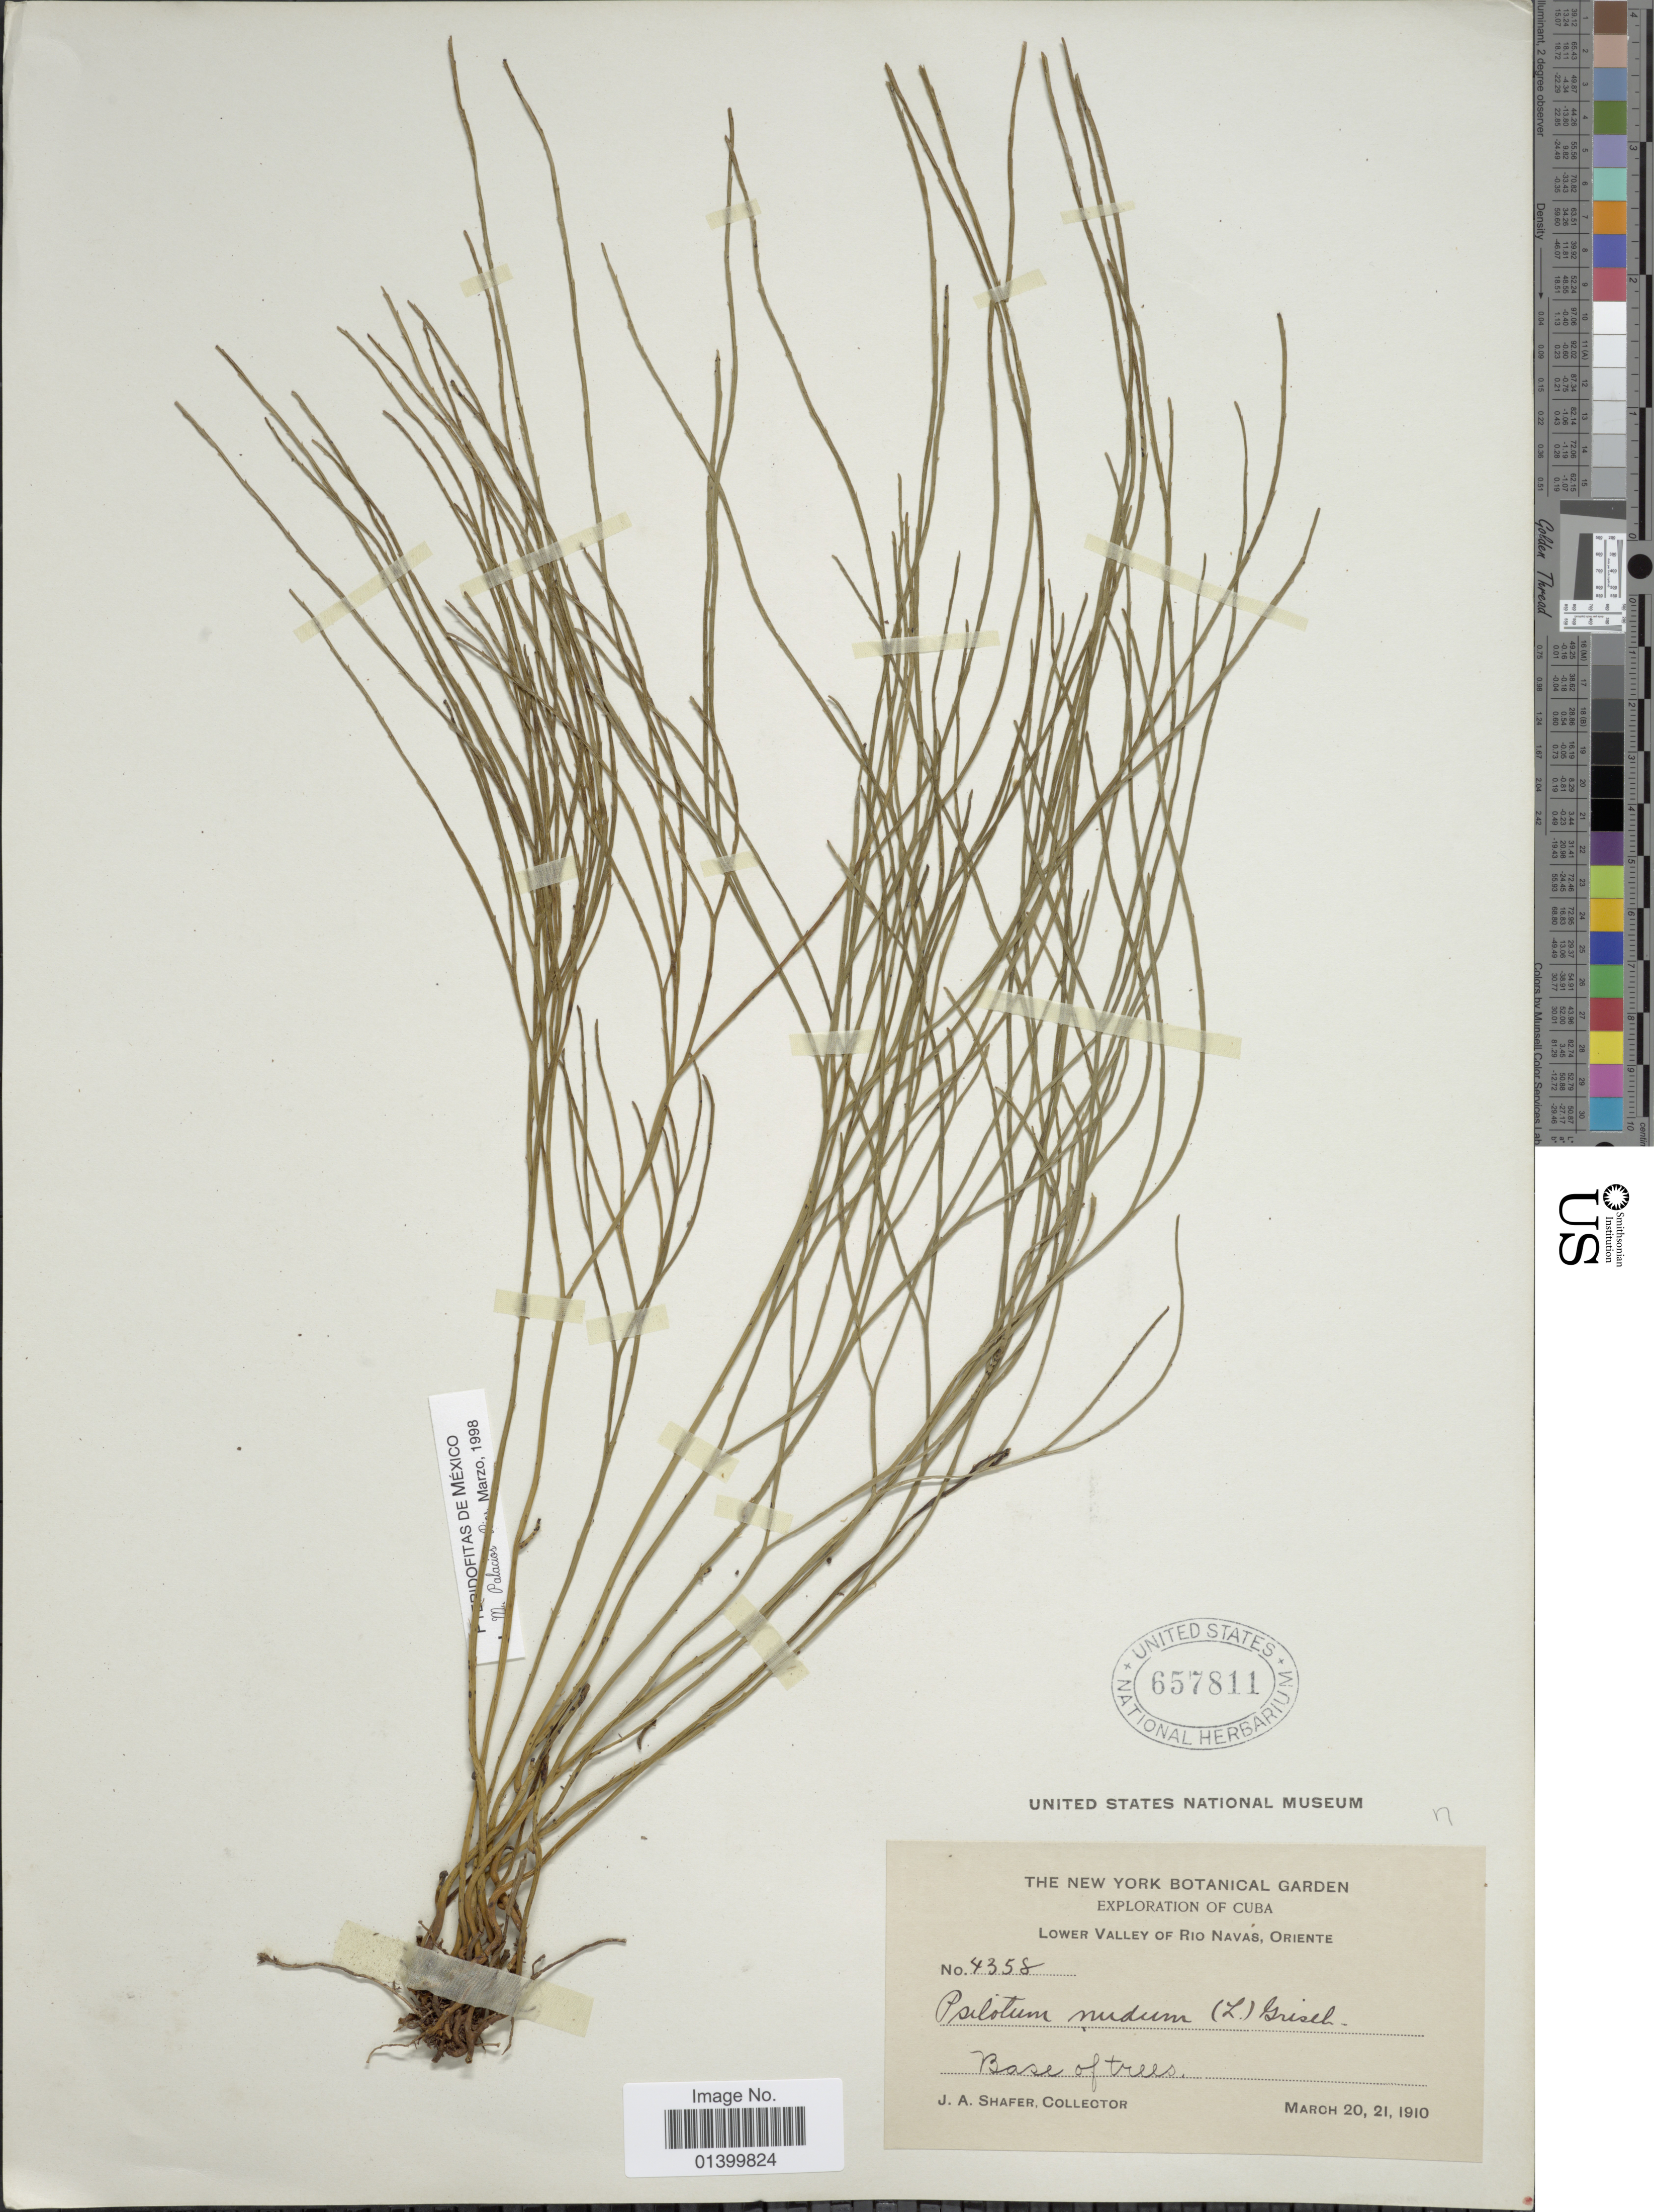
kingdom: Plantae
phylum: Tracheophyta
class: Polypodiopsida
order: Psilotales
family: Psilotaceae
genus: Psilotum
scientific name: Psilotum nudum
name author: (L.) P. Beauv.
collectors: J. A. Shafer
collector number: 4358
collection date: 1910-03-20/1910-03-21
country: Cuba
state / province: Oriente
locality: Lower Valley of Rio Navas, Oriente. Base of trees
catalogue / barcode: US 657811